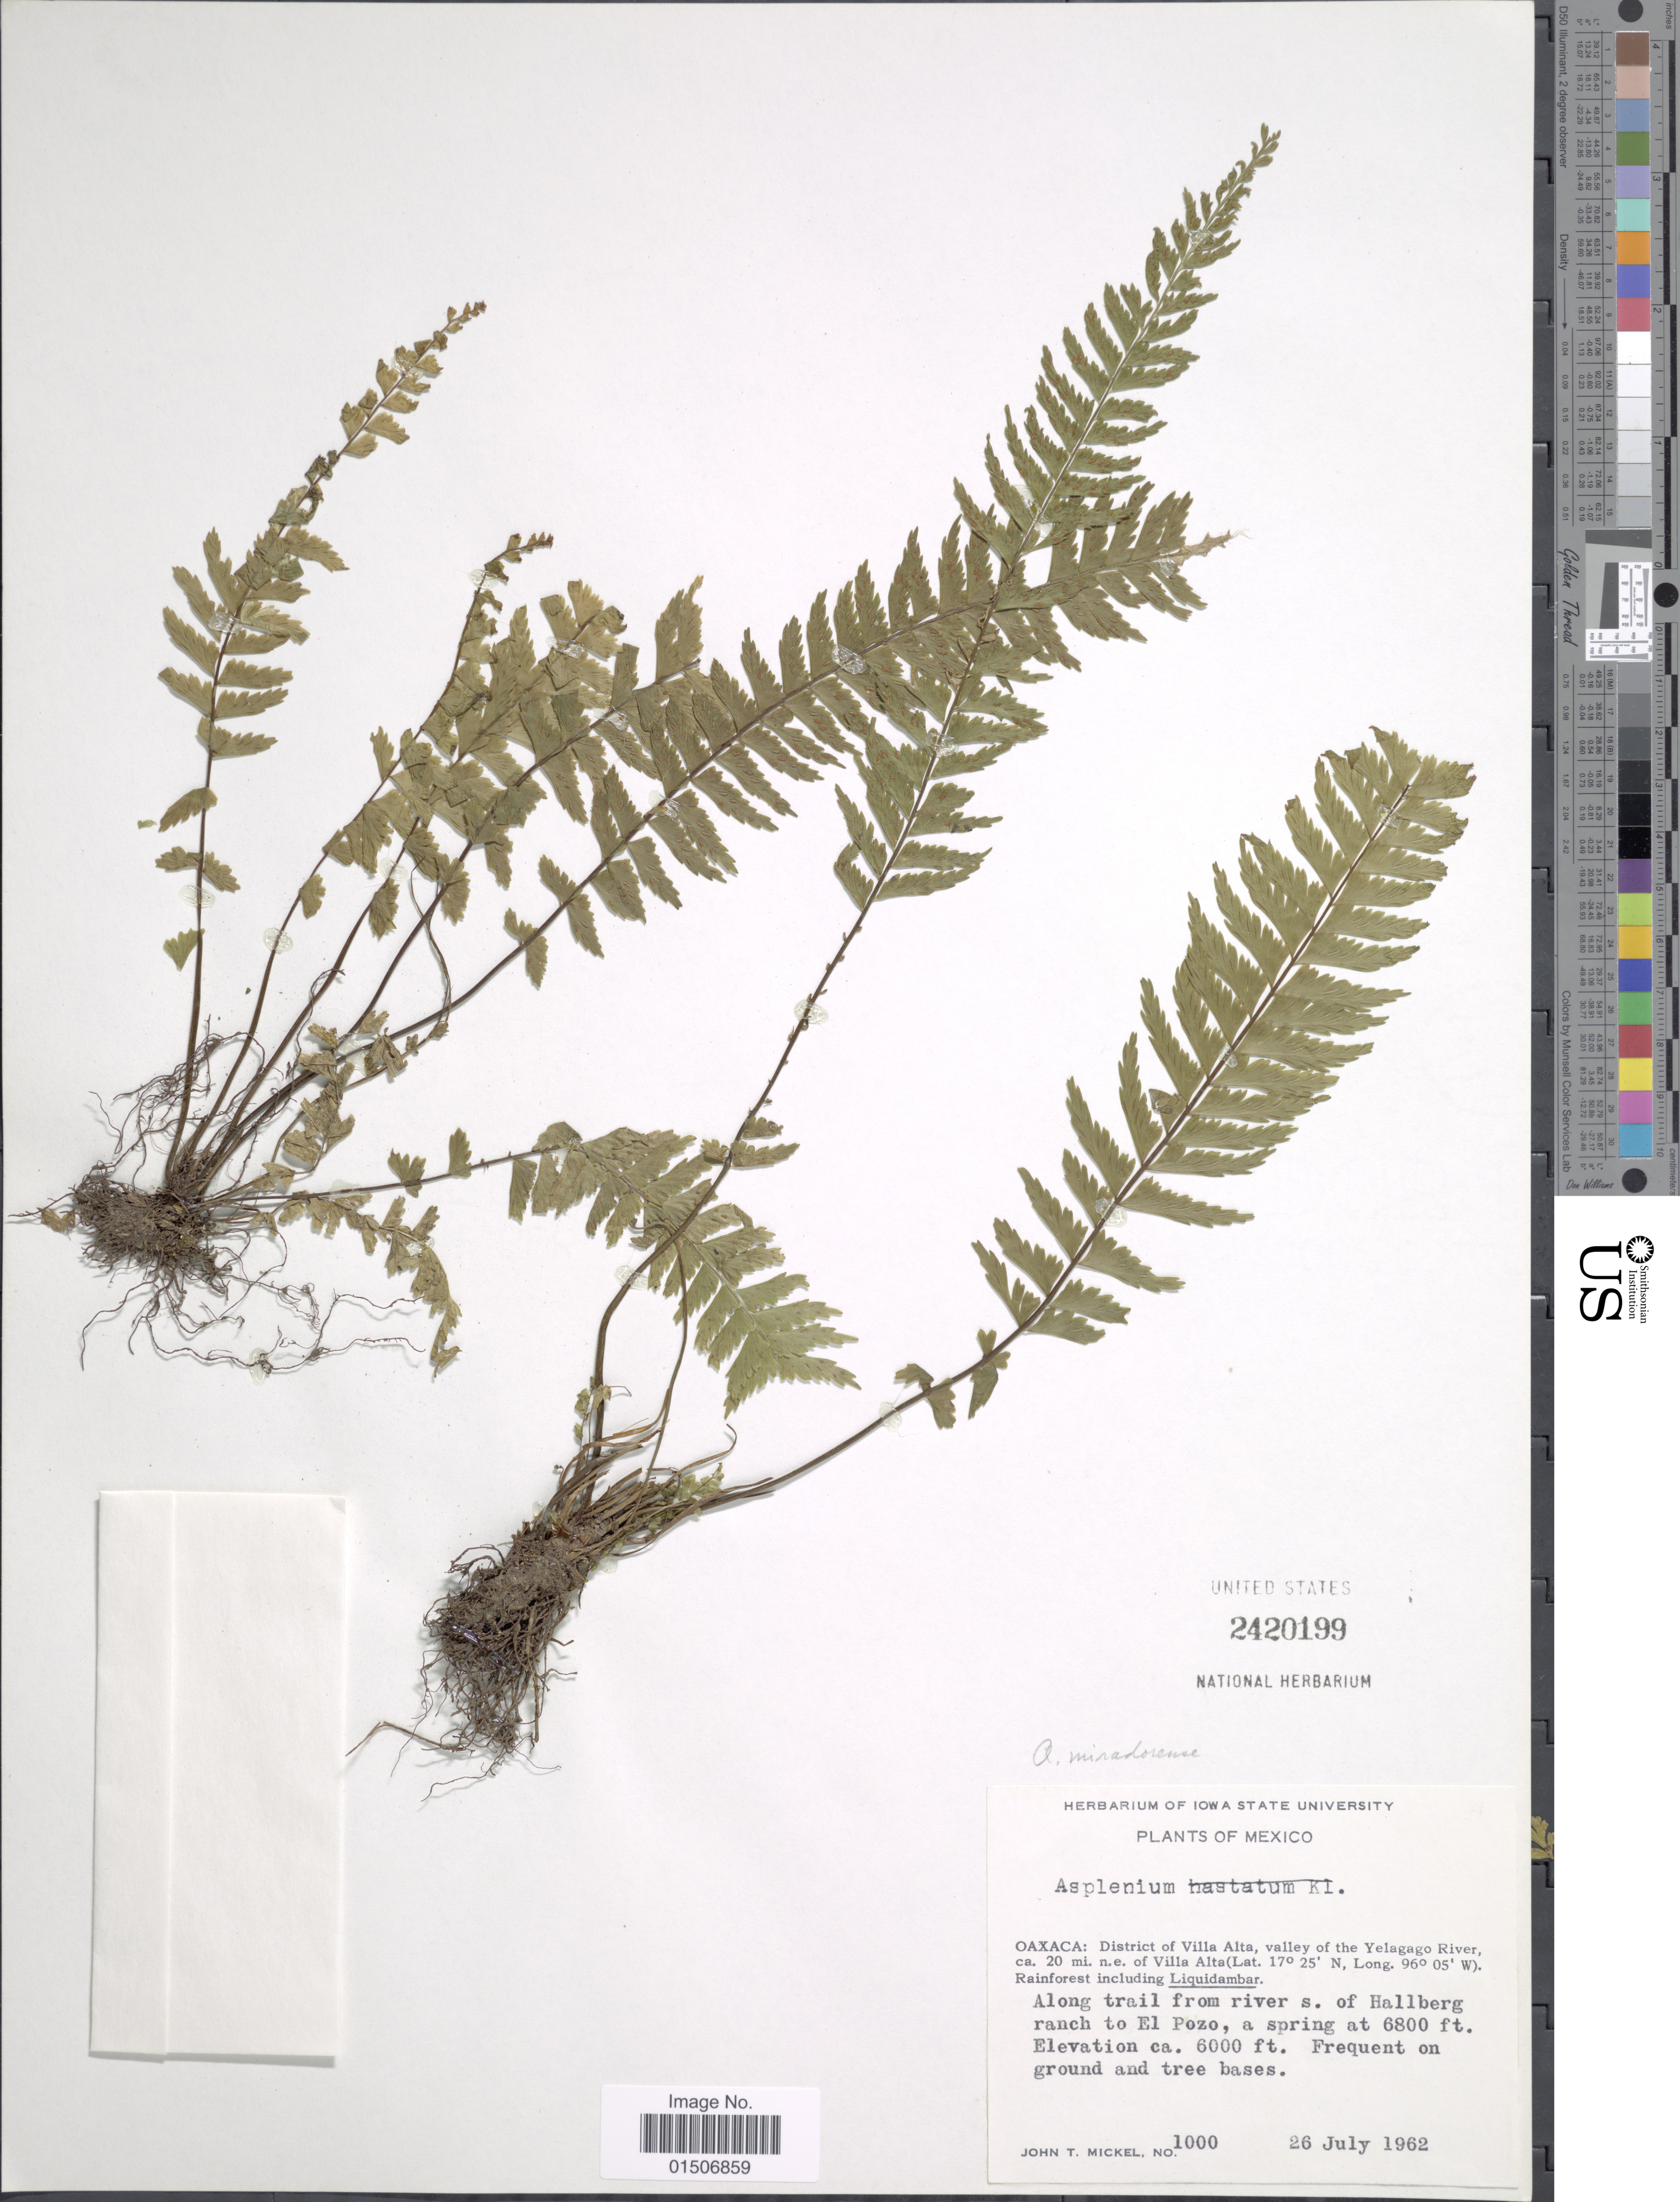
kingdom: Plantae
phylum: Tracheophyta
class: Polypodiopsida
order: Polypodiales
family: Aspleniaceae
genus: Asplenium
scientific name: Asplenium miradorense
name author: Liebm.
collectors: J. T. Mickel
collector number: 1000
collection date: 1962-07-26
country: Mexico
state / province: Oaxaca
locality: District of Villa Alta, valley of the Yelagago River, ca. 20 mi. n.e. of Villa Alta. Rainforest including Liquidambar. Along trail from river s. of Hallberg ranch to El Pozo, a spring at 6800 ft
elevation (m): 1829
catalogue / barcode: US 2420199